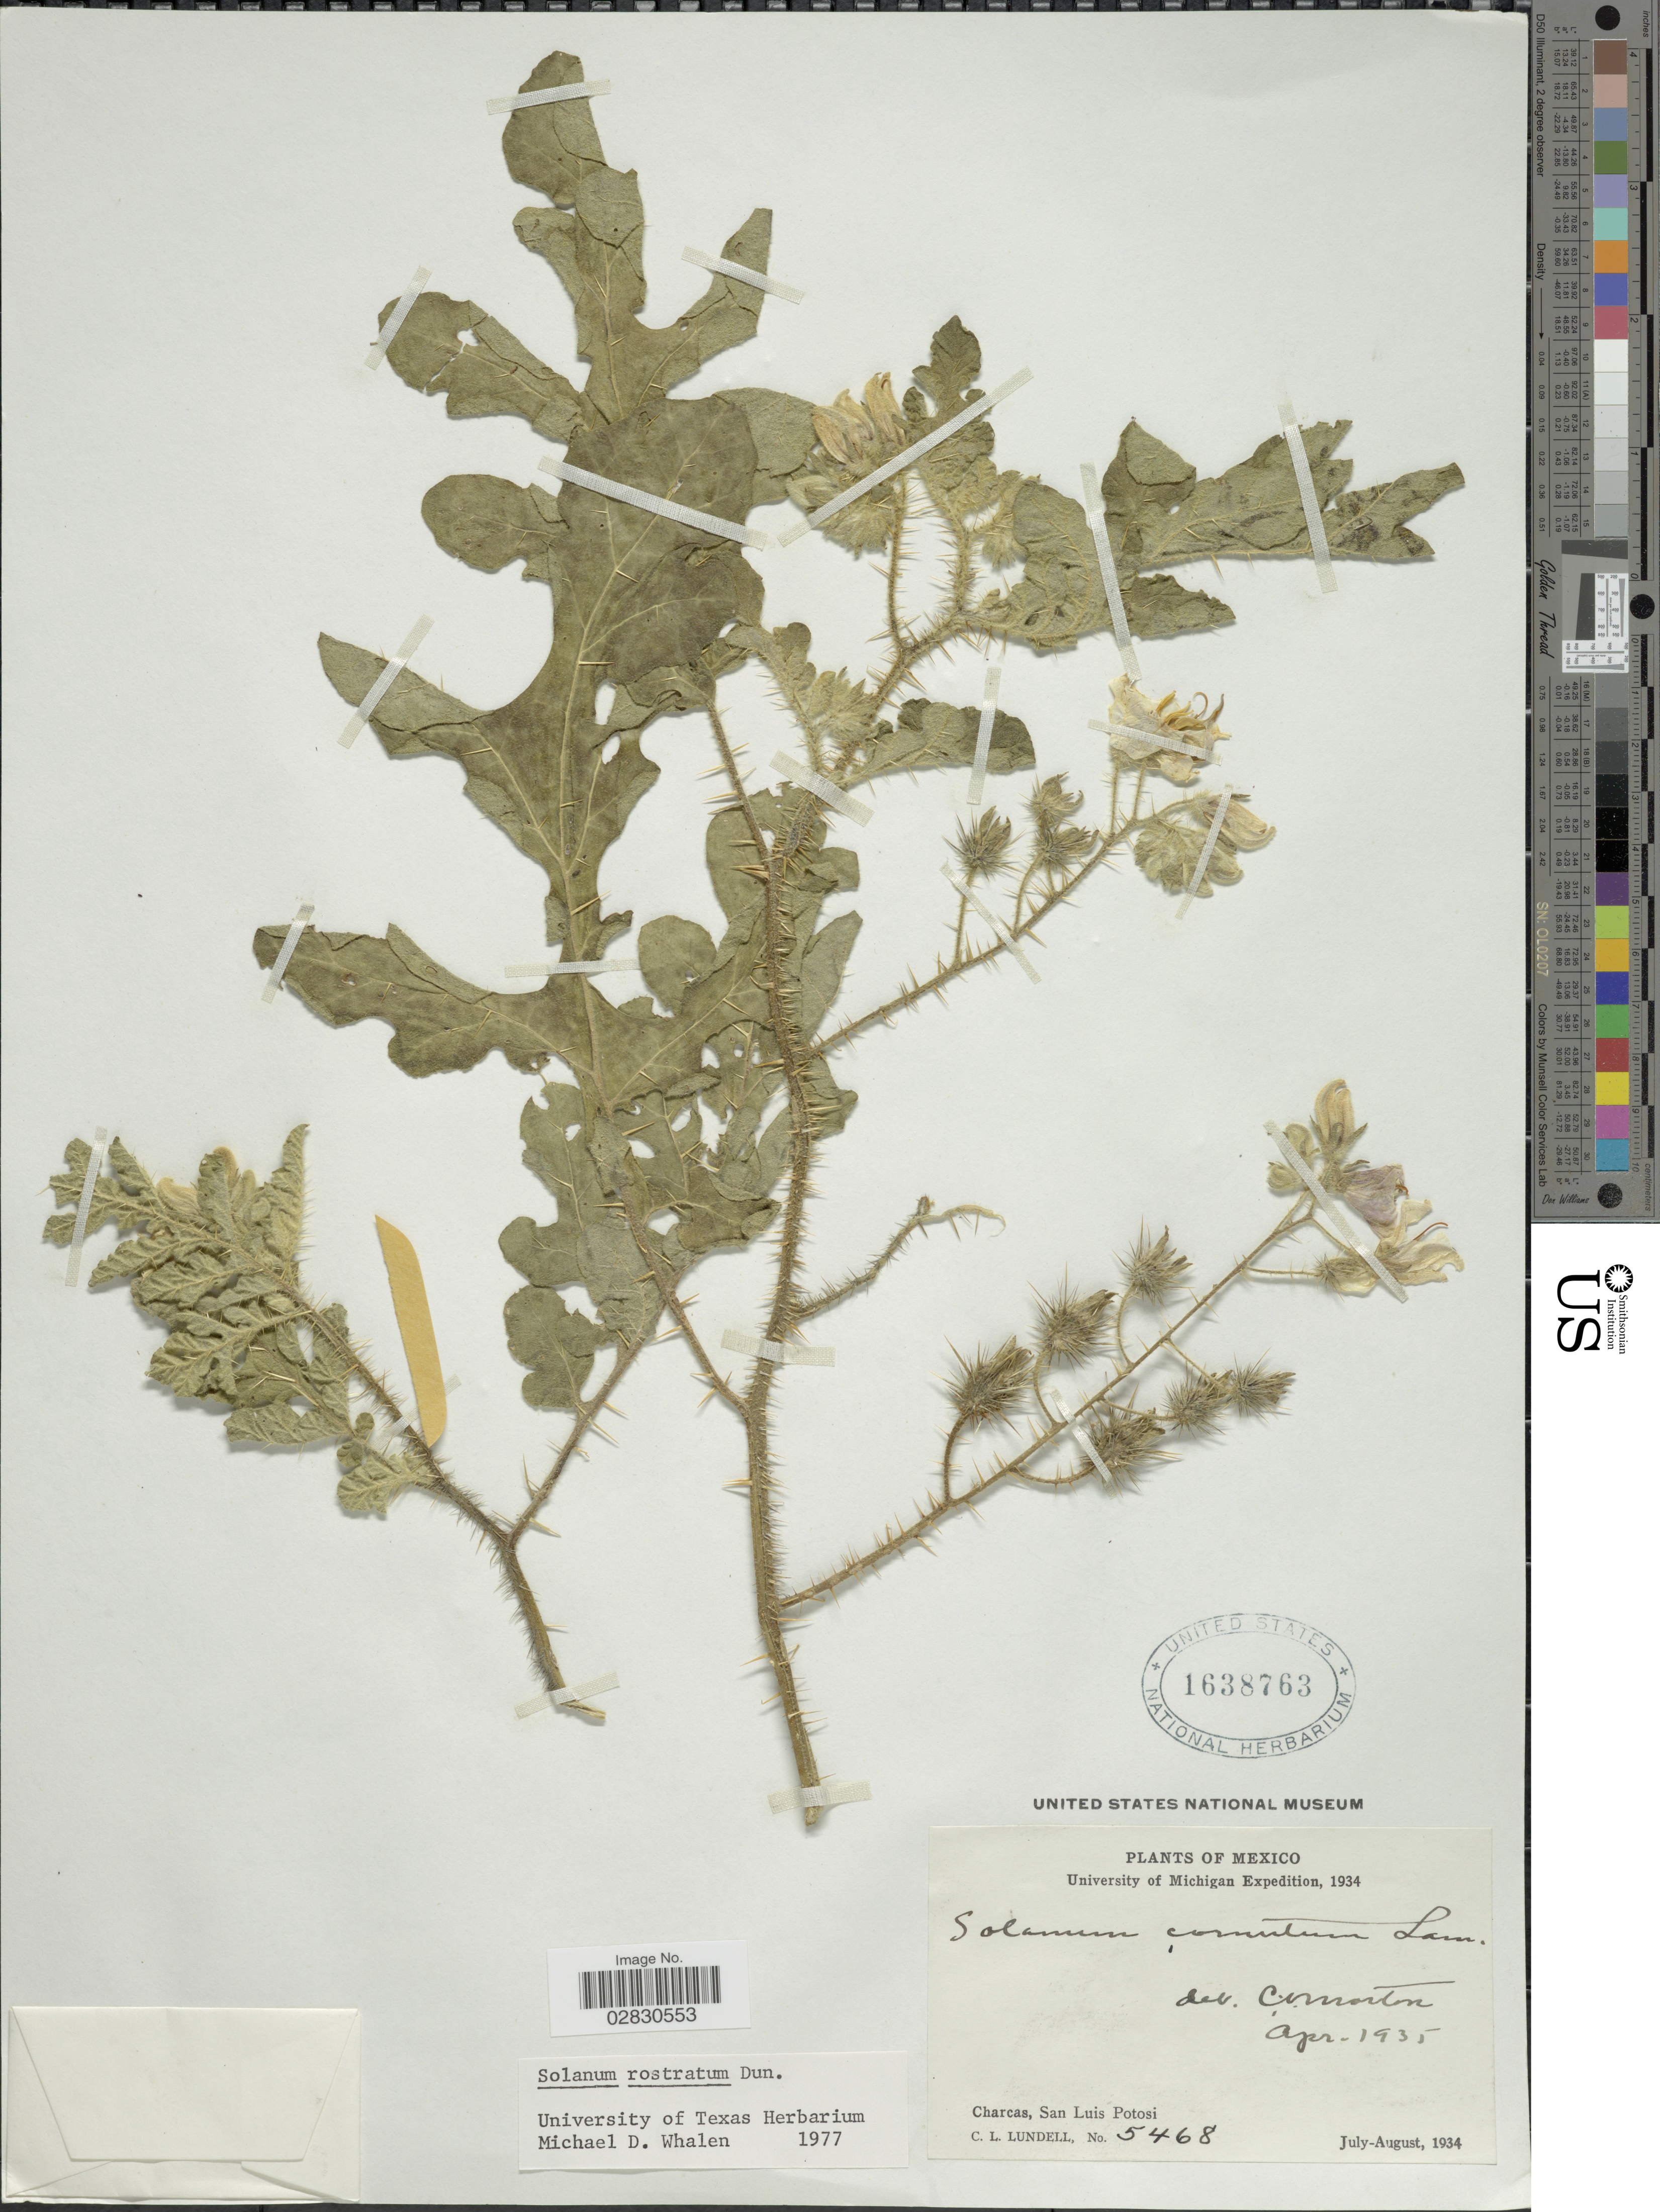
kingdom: Plantae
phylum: Tracheophyta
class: Magnoliopsida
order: Solanales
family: Solanaceae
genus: Solanum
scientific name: Solanum rostratum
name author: Dunal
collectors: C. L. Lundell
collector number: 5468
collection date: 1934-07/1934-08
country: Mexico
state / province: San Luis Potosí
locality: Charcas.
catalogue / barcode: US 1638763